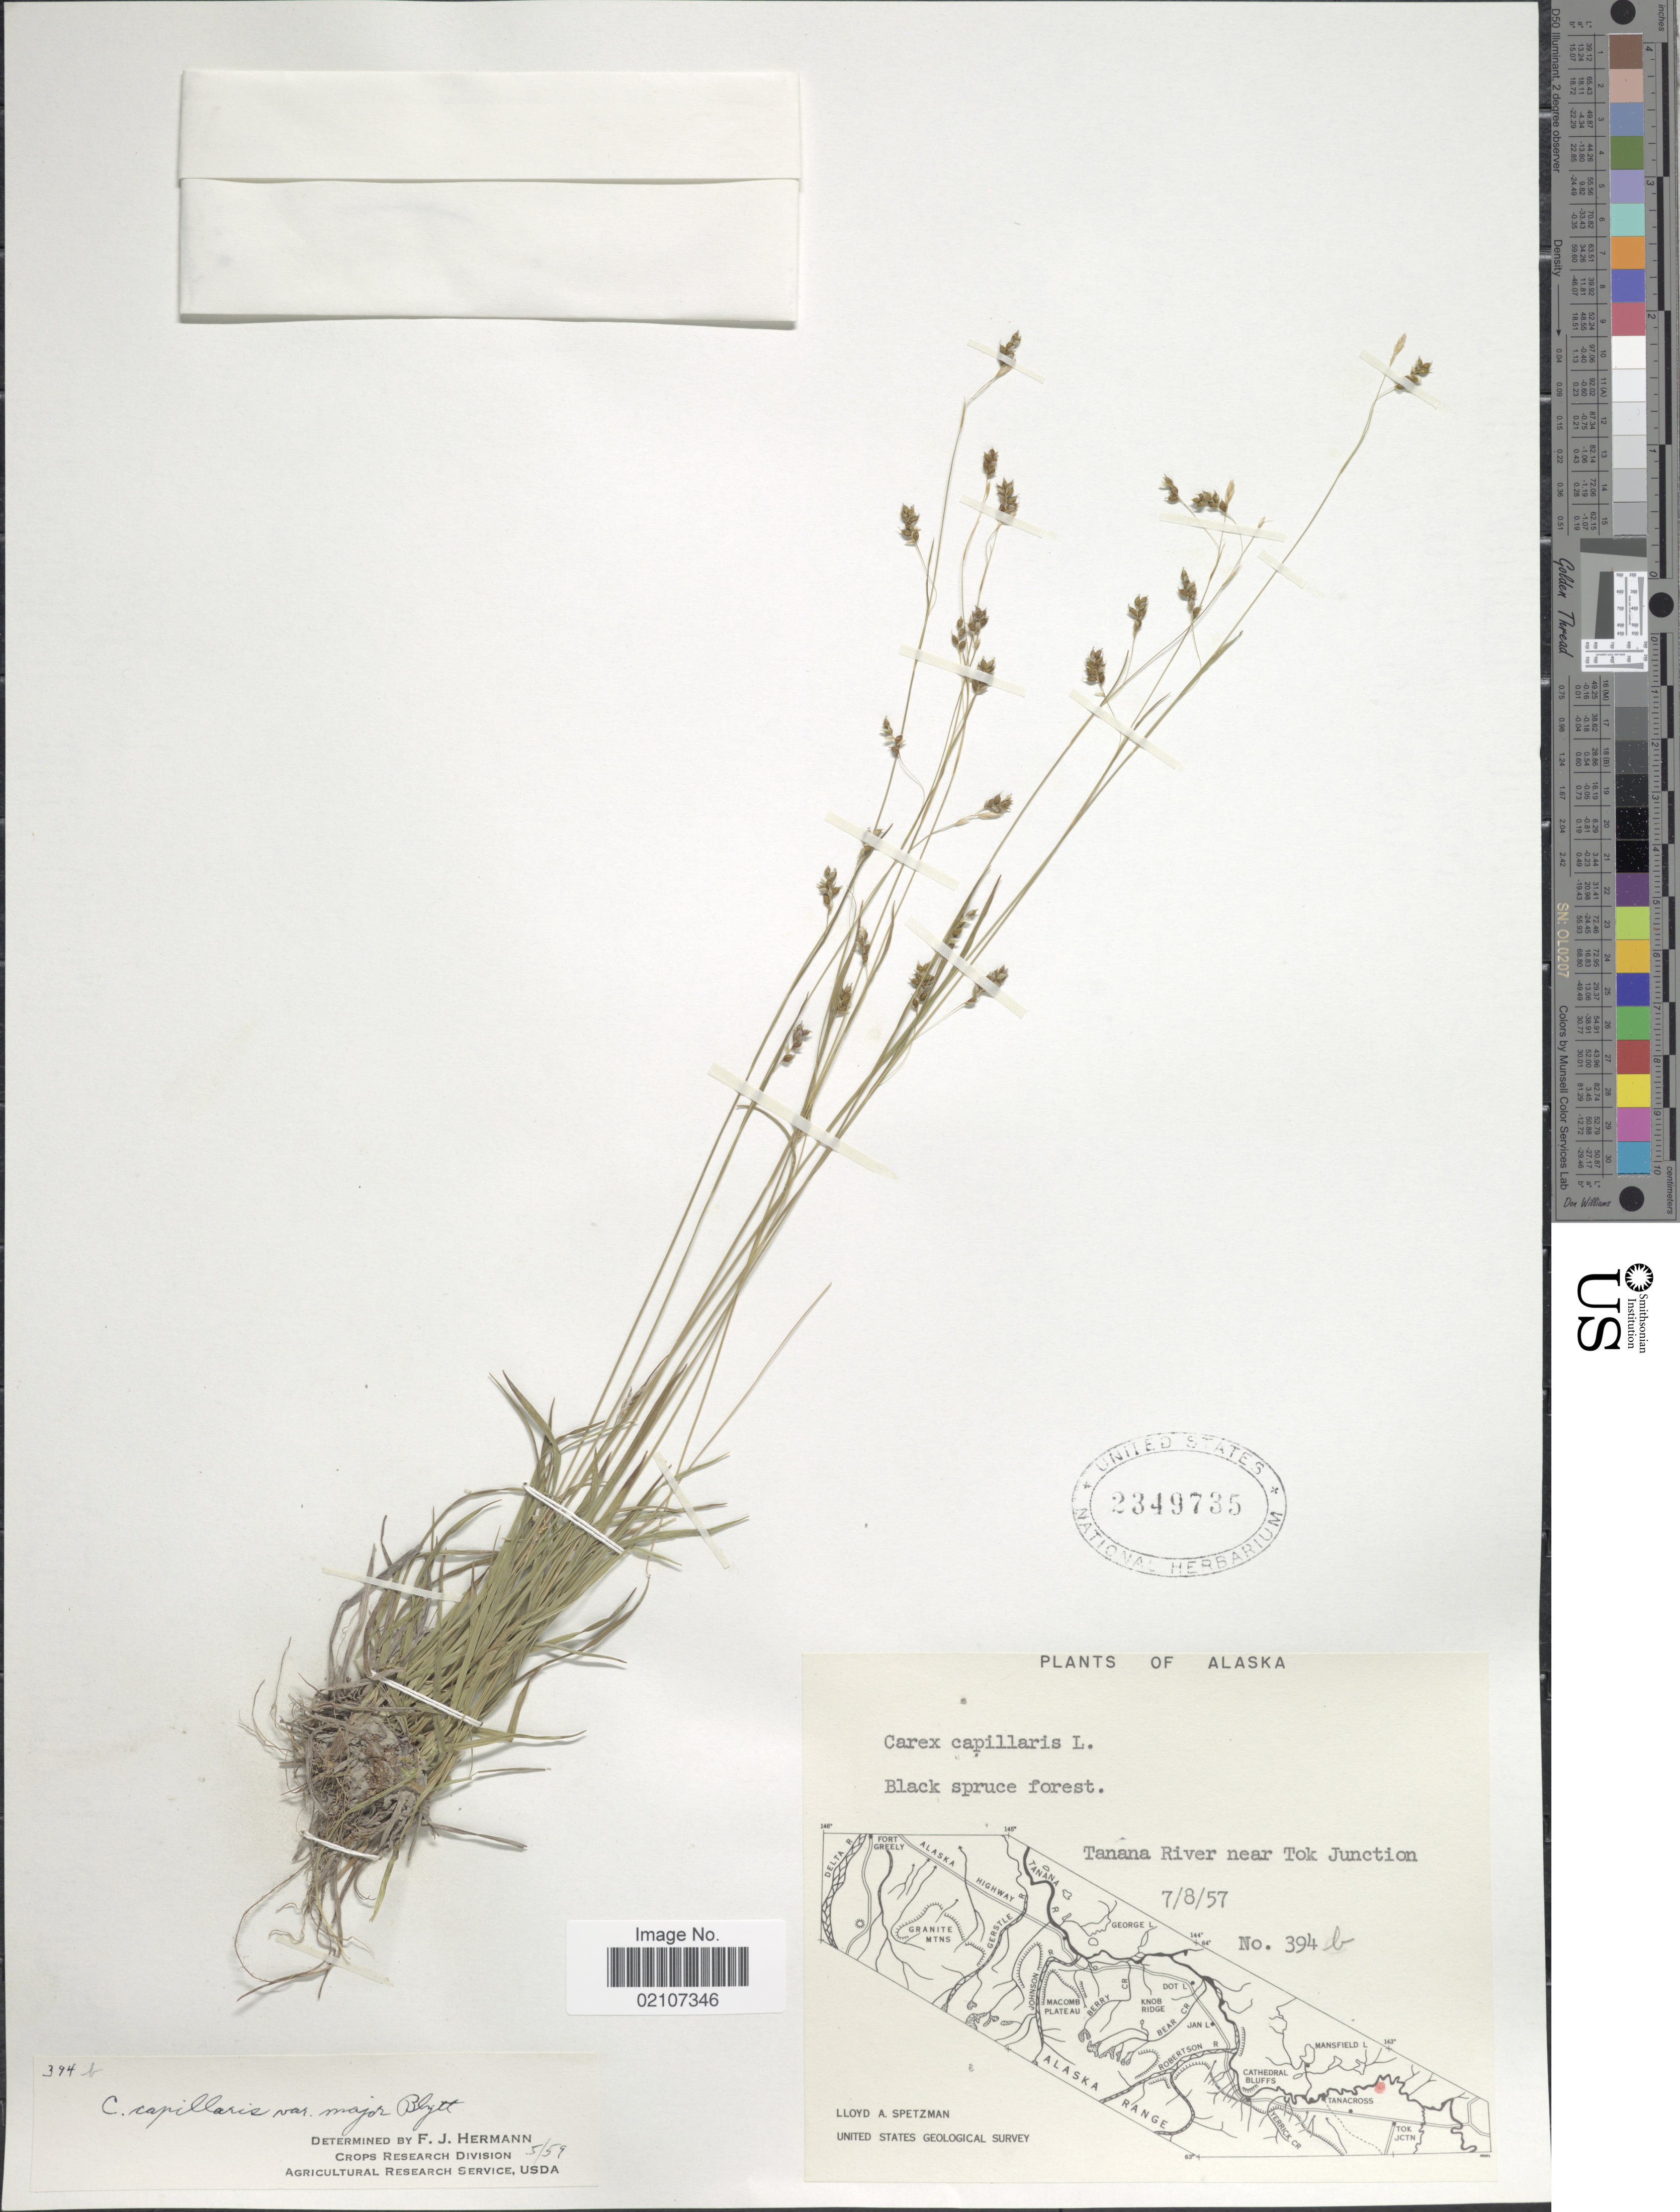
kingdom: Plantae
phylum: Tracheophyta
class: Liliopsida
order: Poales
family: Cyperaceae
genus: Carex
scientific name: Carex capillaris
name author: L.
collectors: L. Spetzman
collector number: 394b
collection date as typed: Transcribed d/m/y: 8/7/57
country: United States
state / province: Alaska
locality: Black spruce forest. Tanana River near Tok Junction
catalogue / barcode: US 2349735